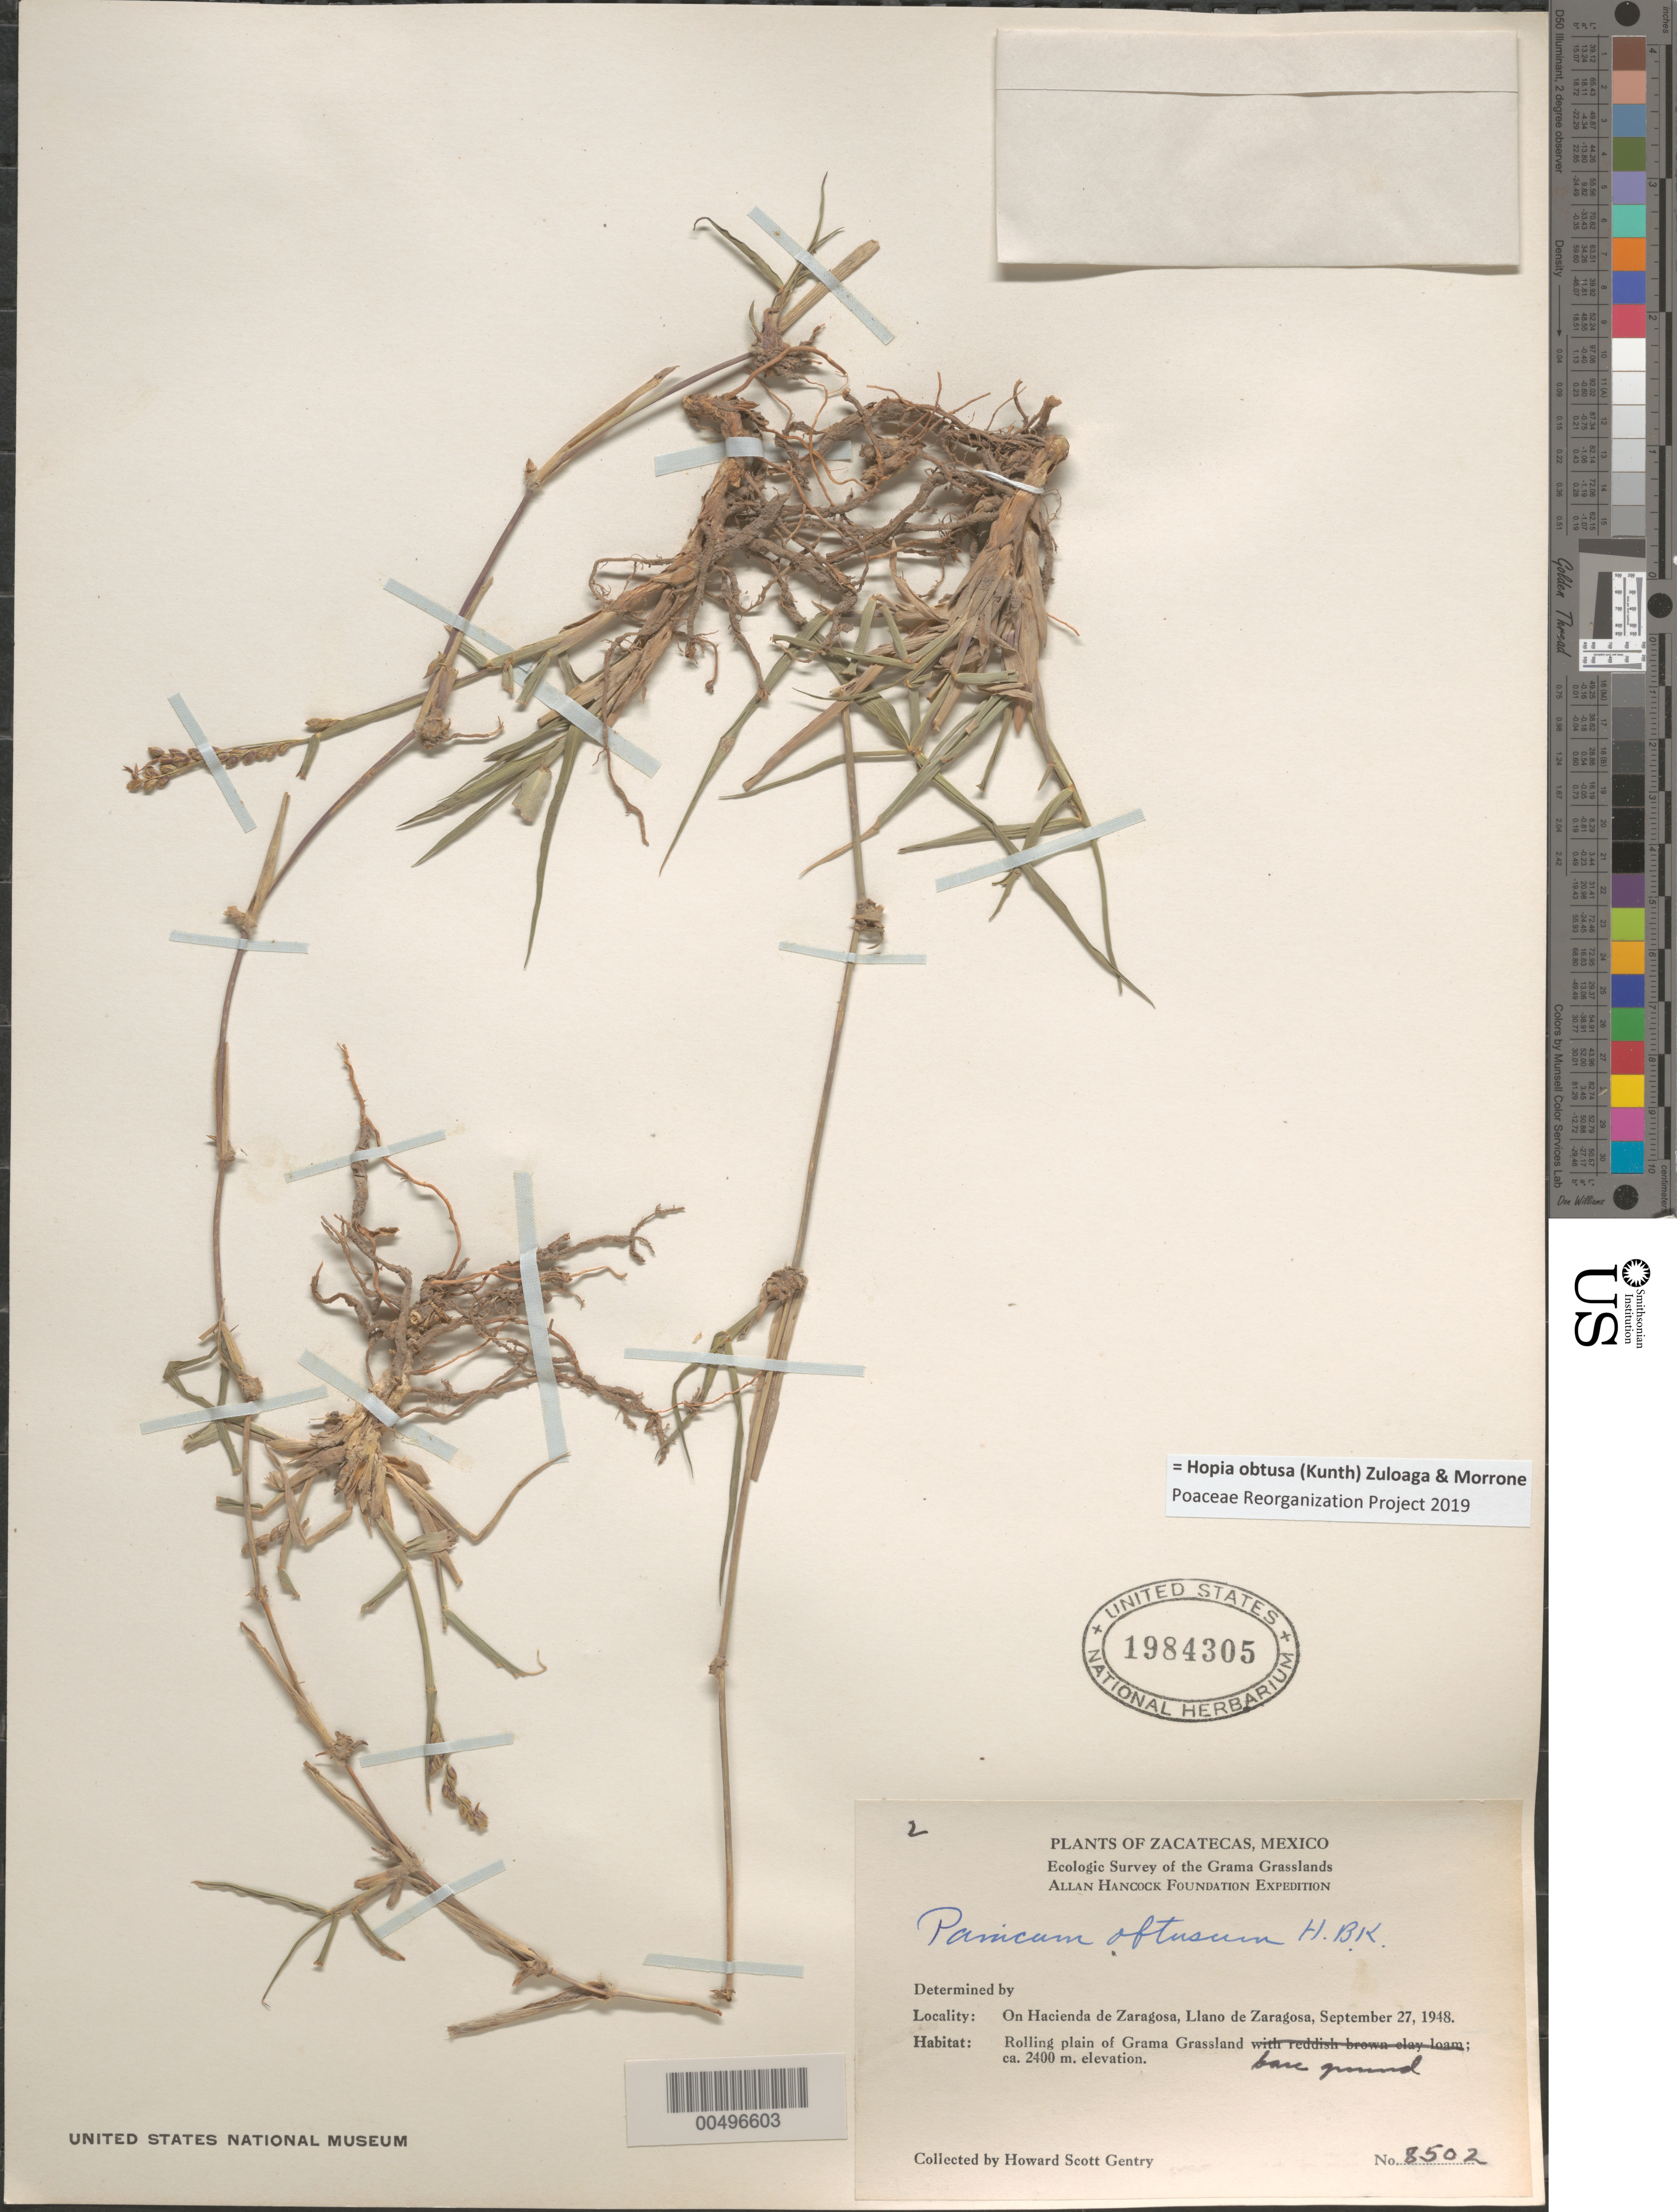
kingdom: Plantae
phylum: Tracheophyta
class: Liliopsida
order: Poales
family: Poaceae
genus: Panicum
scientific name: Panicum obtusum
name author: Kunth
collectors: H. S. Gentry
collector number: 8502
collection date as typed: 27 Sep 1948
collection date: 1948-09-27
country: Mexico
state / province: Zacatecas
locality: Grama Grasslands, on Hacienda de Zaragosa, Llano de Zaragosa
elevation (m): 2400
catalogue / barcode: US 1984305